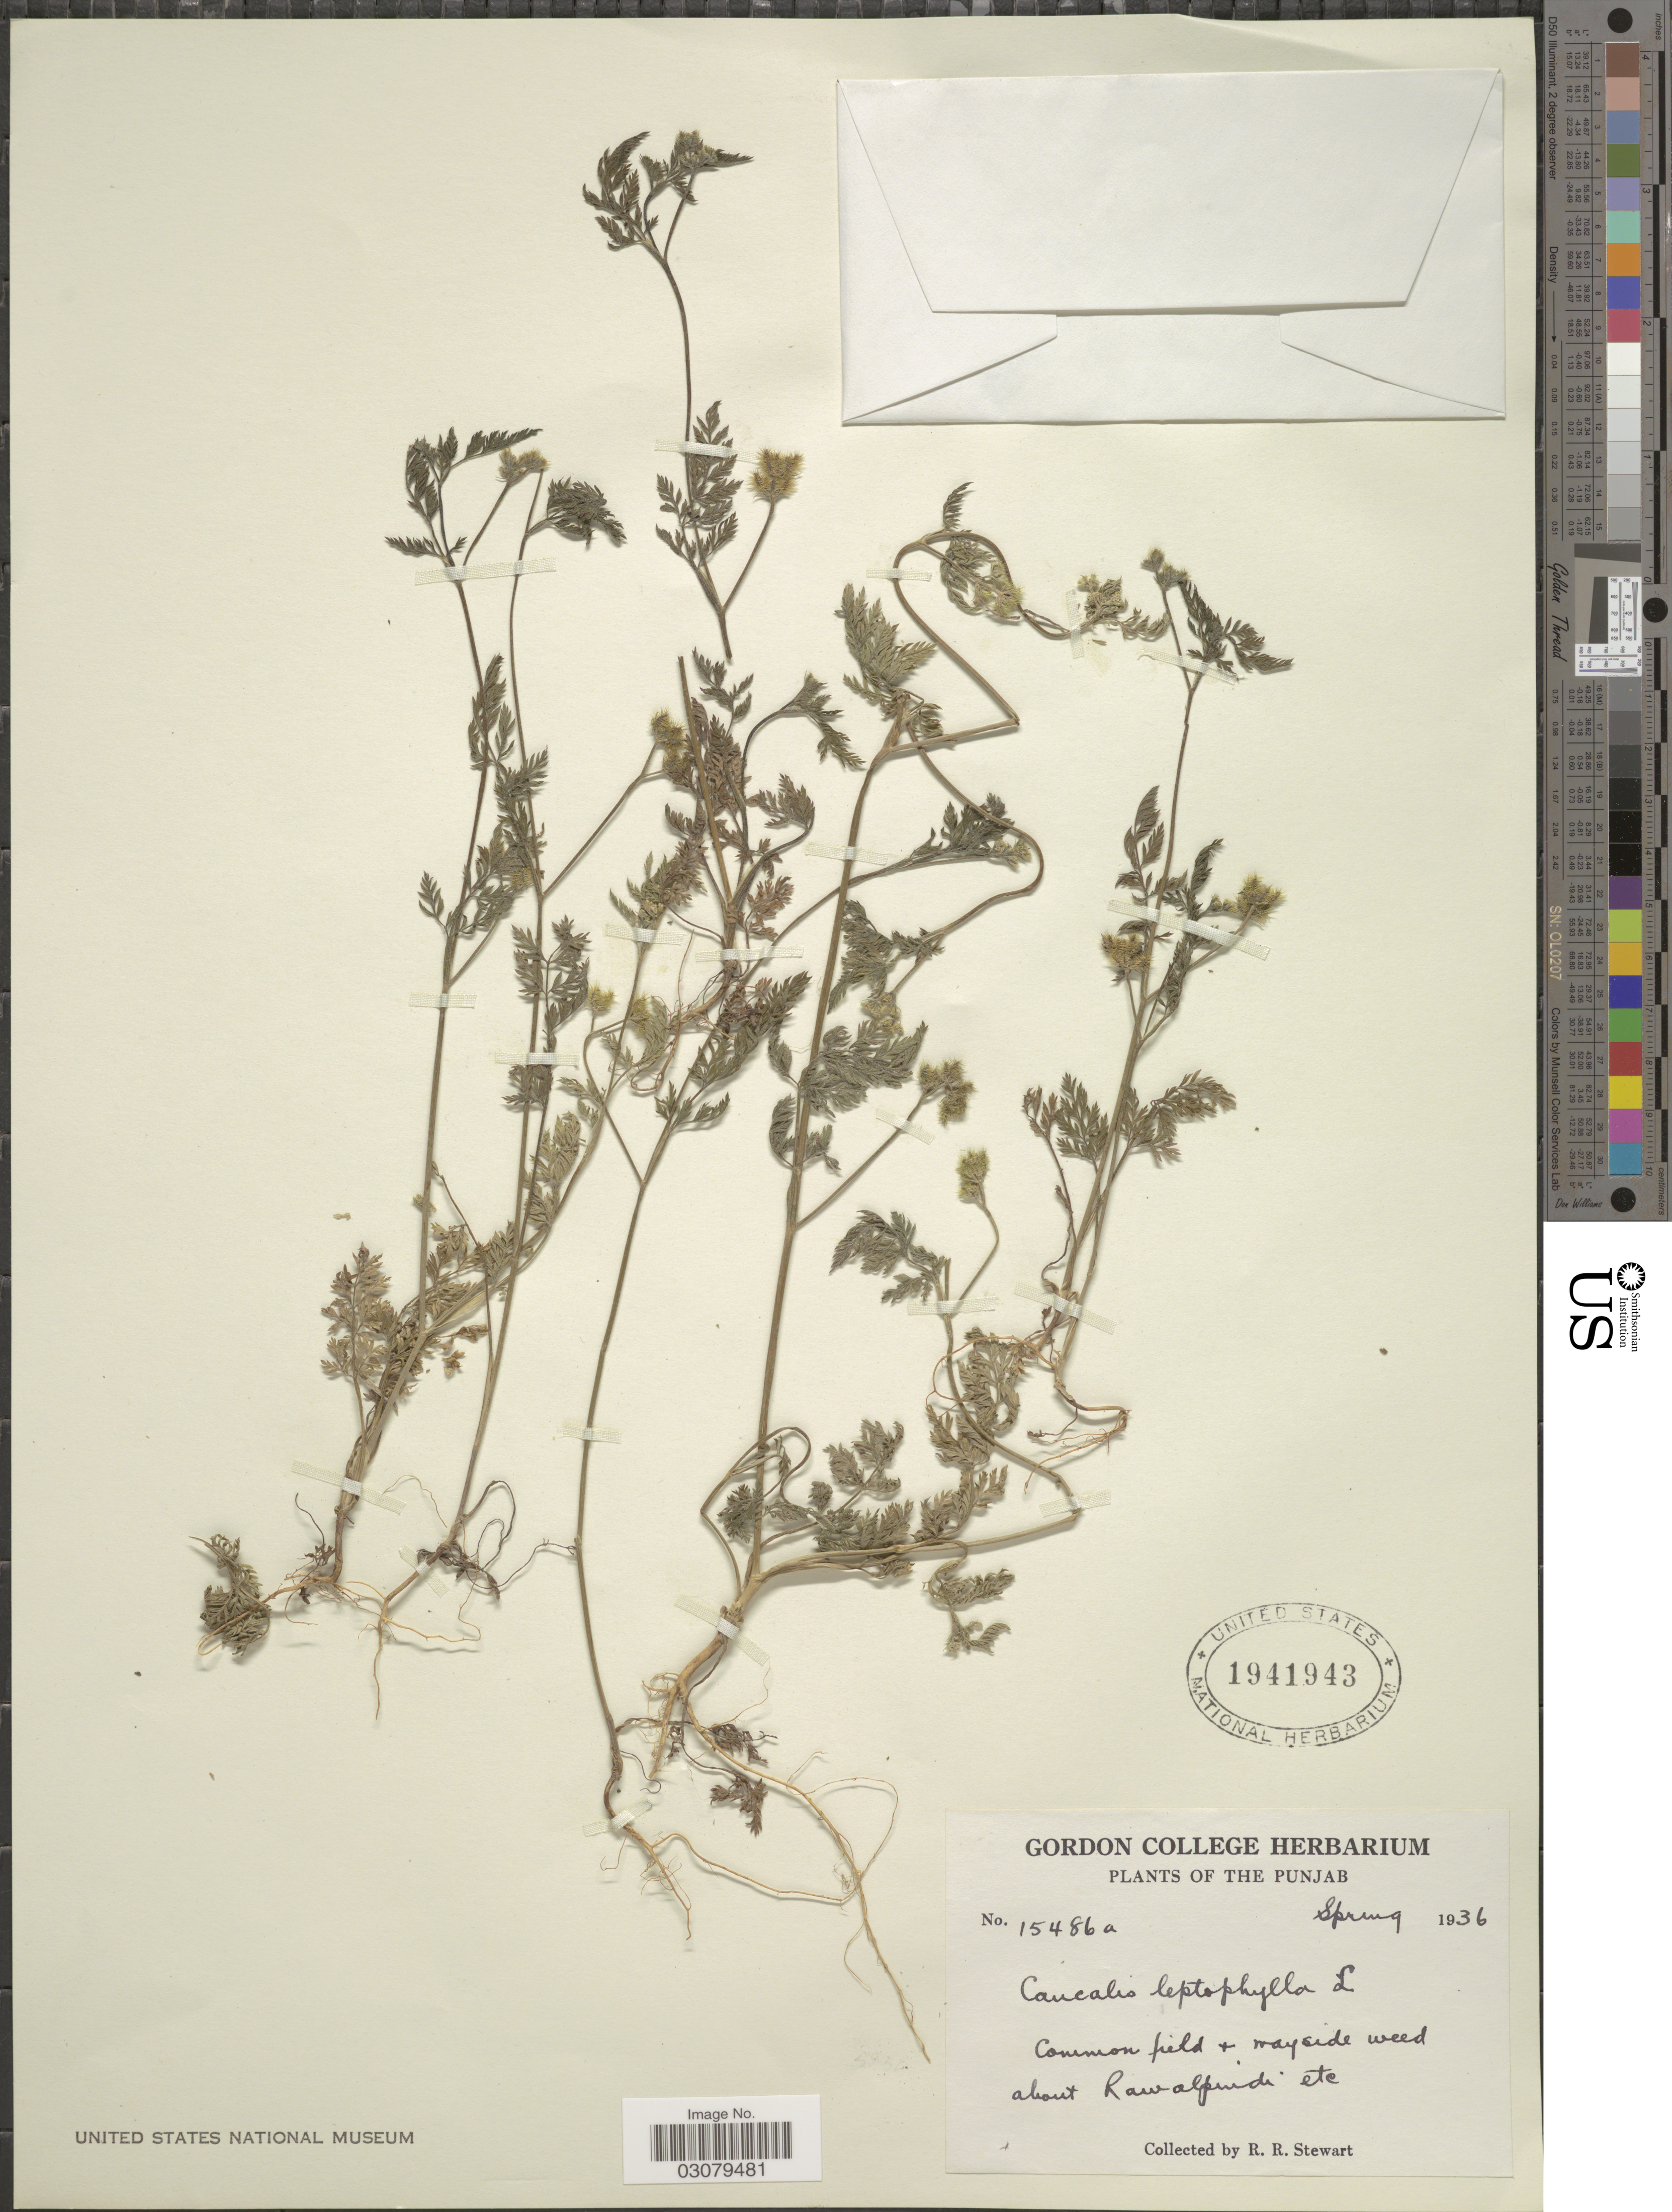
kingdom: Plantae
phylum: Tracheophyta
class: Magnoliopsida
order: Apiales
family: Apiaceae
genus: Torilis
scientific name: Torilis leptophylla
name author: (L.) Rchb. f.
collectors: R. Stewart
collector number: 15486a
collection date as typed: Spring 1936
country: Pakistan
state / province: Punjab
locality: About Rawalpindi etc.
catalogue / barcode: US 1941943